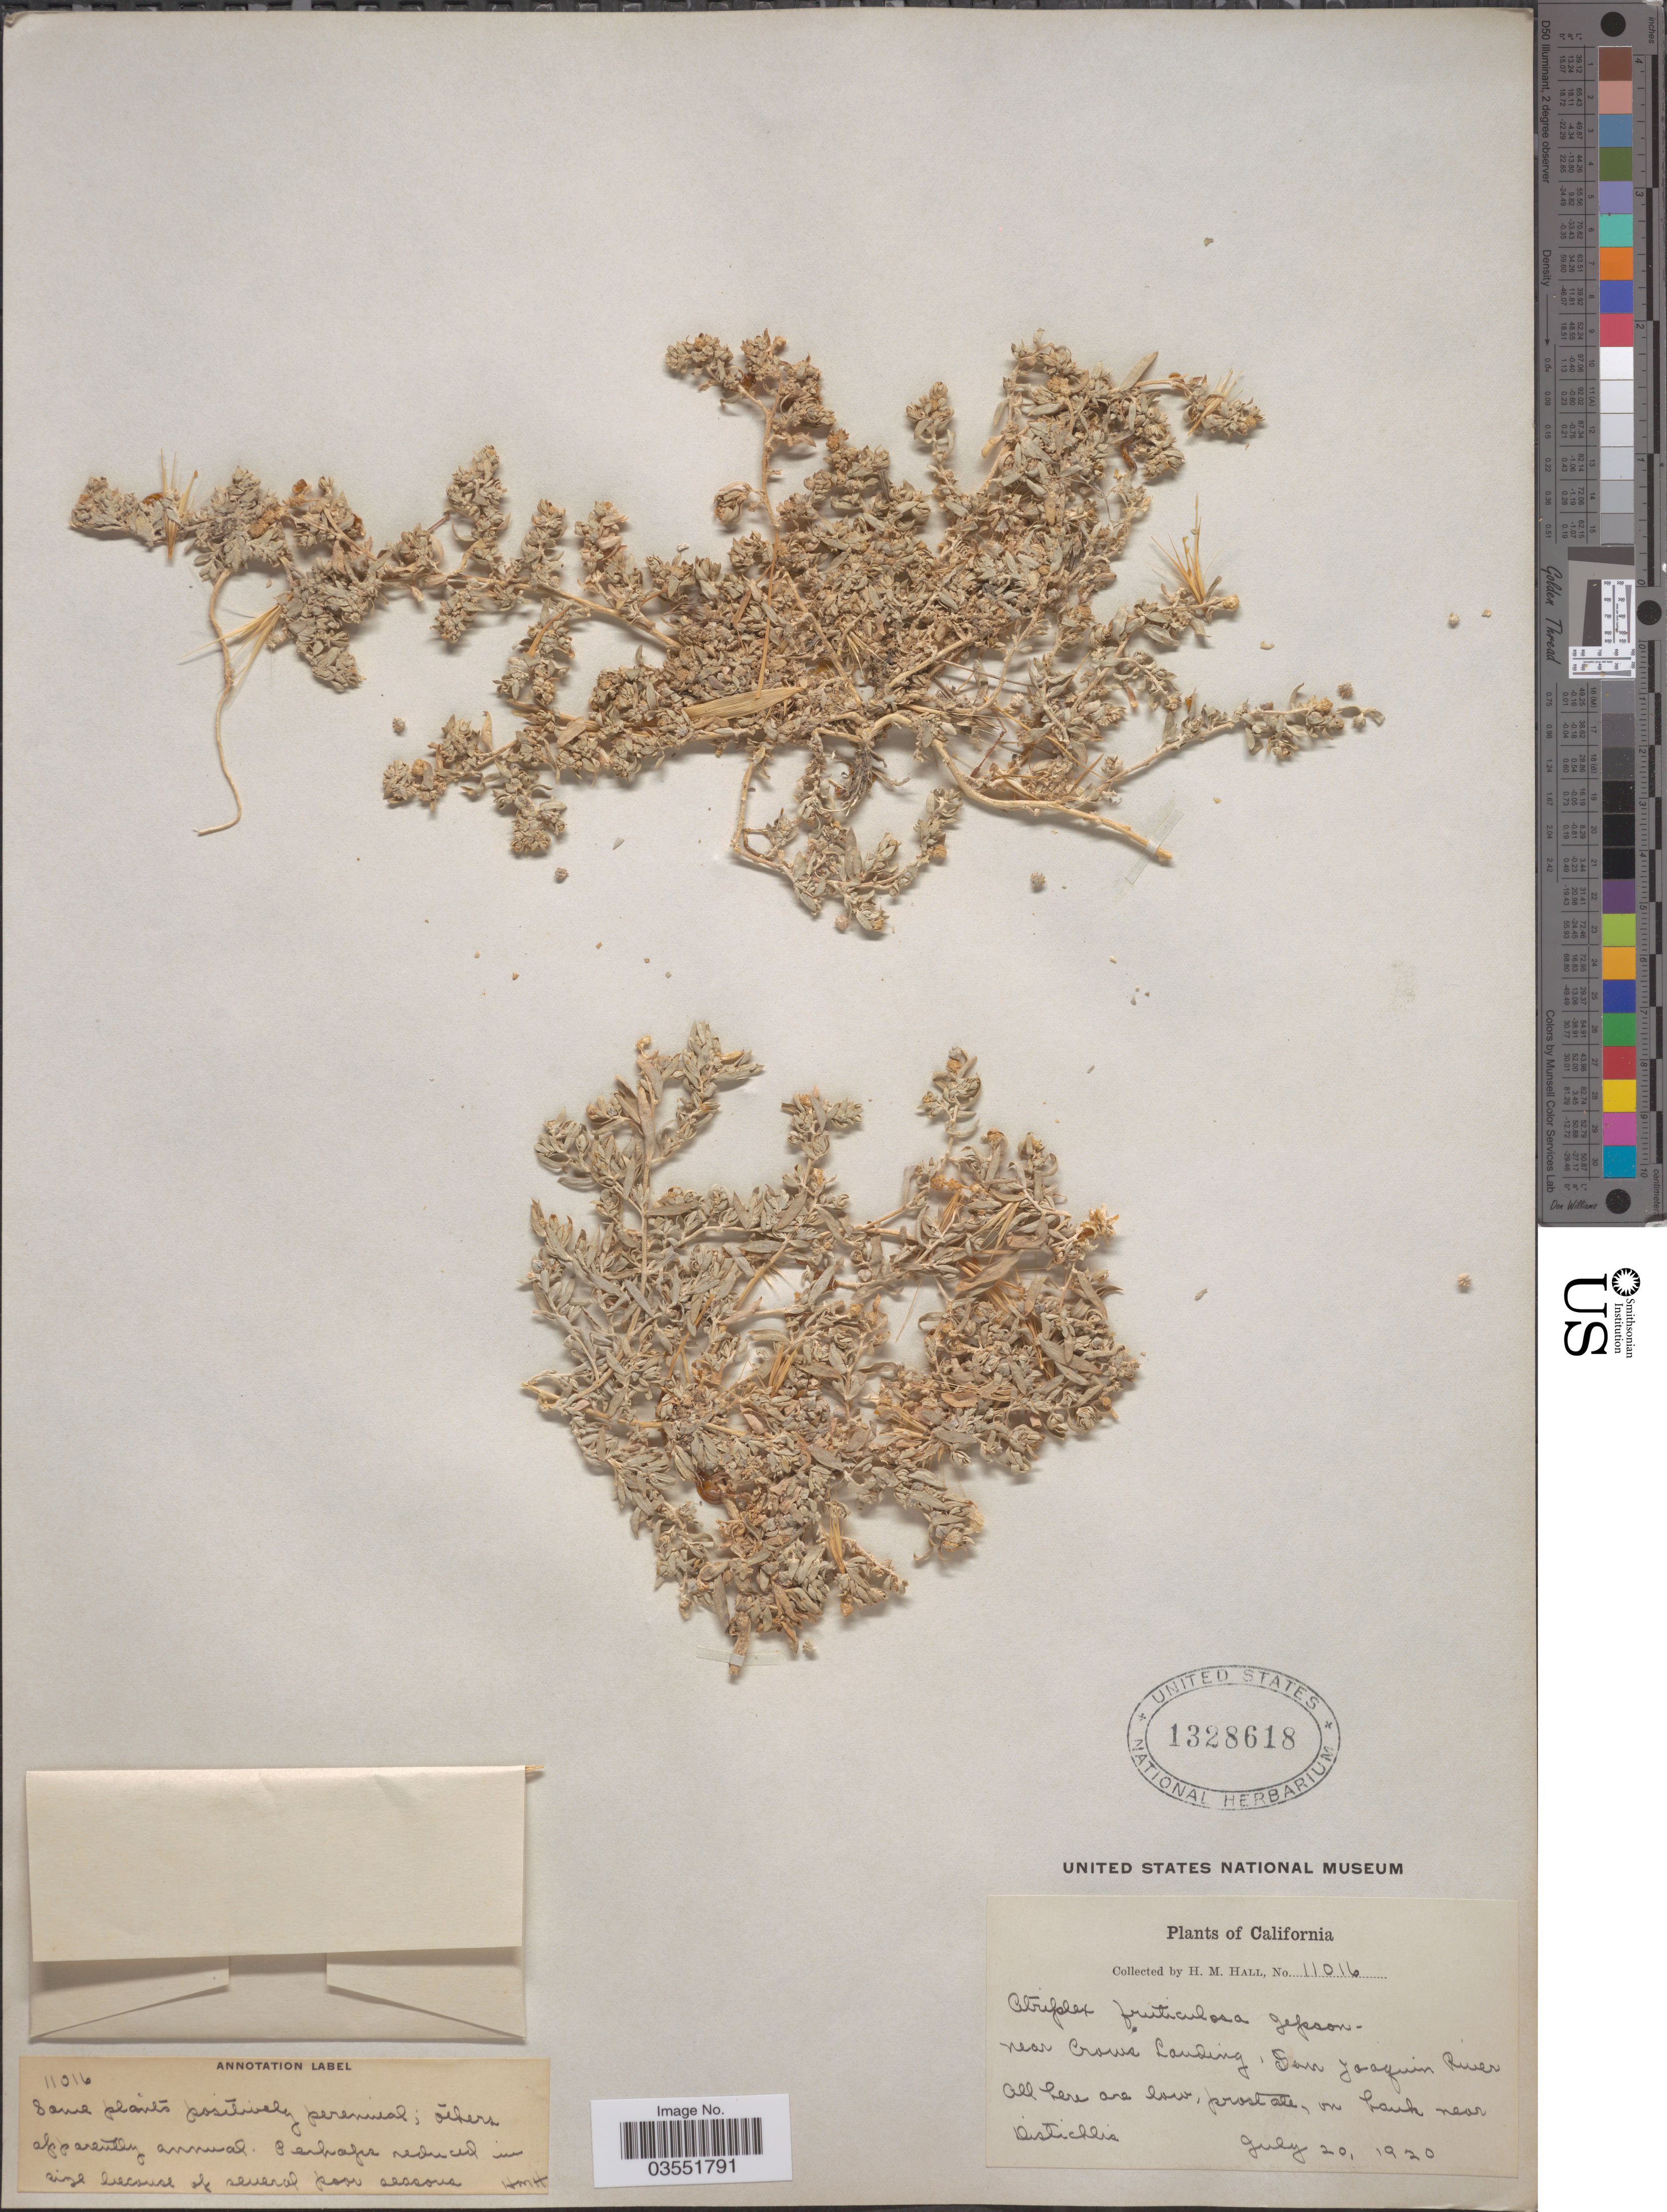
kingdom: Plantae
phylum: Tracheophyta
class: Magnoliopsida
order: Caryophyllales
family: Amaranthaceae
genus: Atriplex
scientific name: Atriplex fruticulosa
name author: Jeps.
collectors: H. M. Hall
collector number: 11016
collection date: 1920-07-20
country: United States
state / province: California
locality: Near Crows Landing, San Joaquin River.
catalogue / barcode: US 1328618